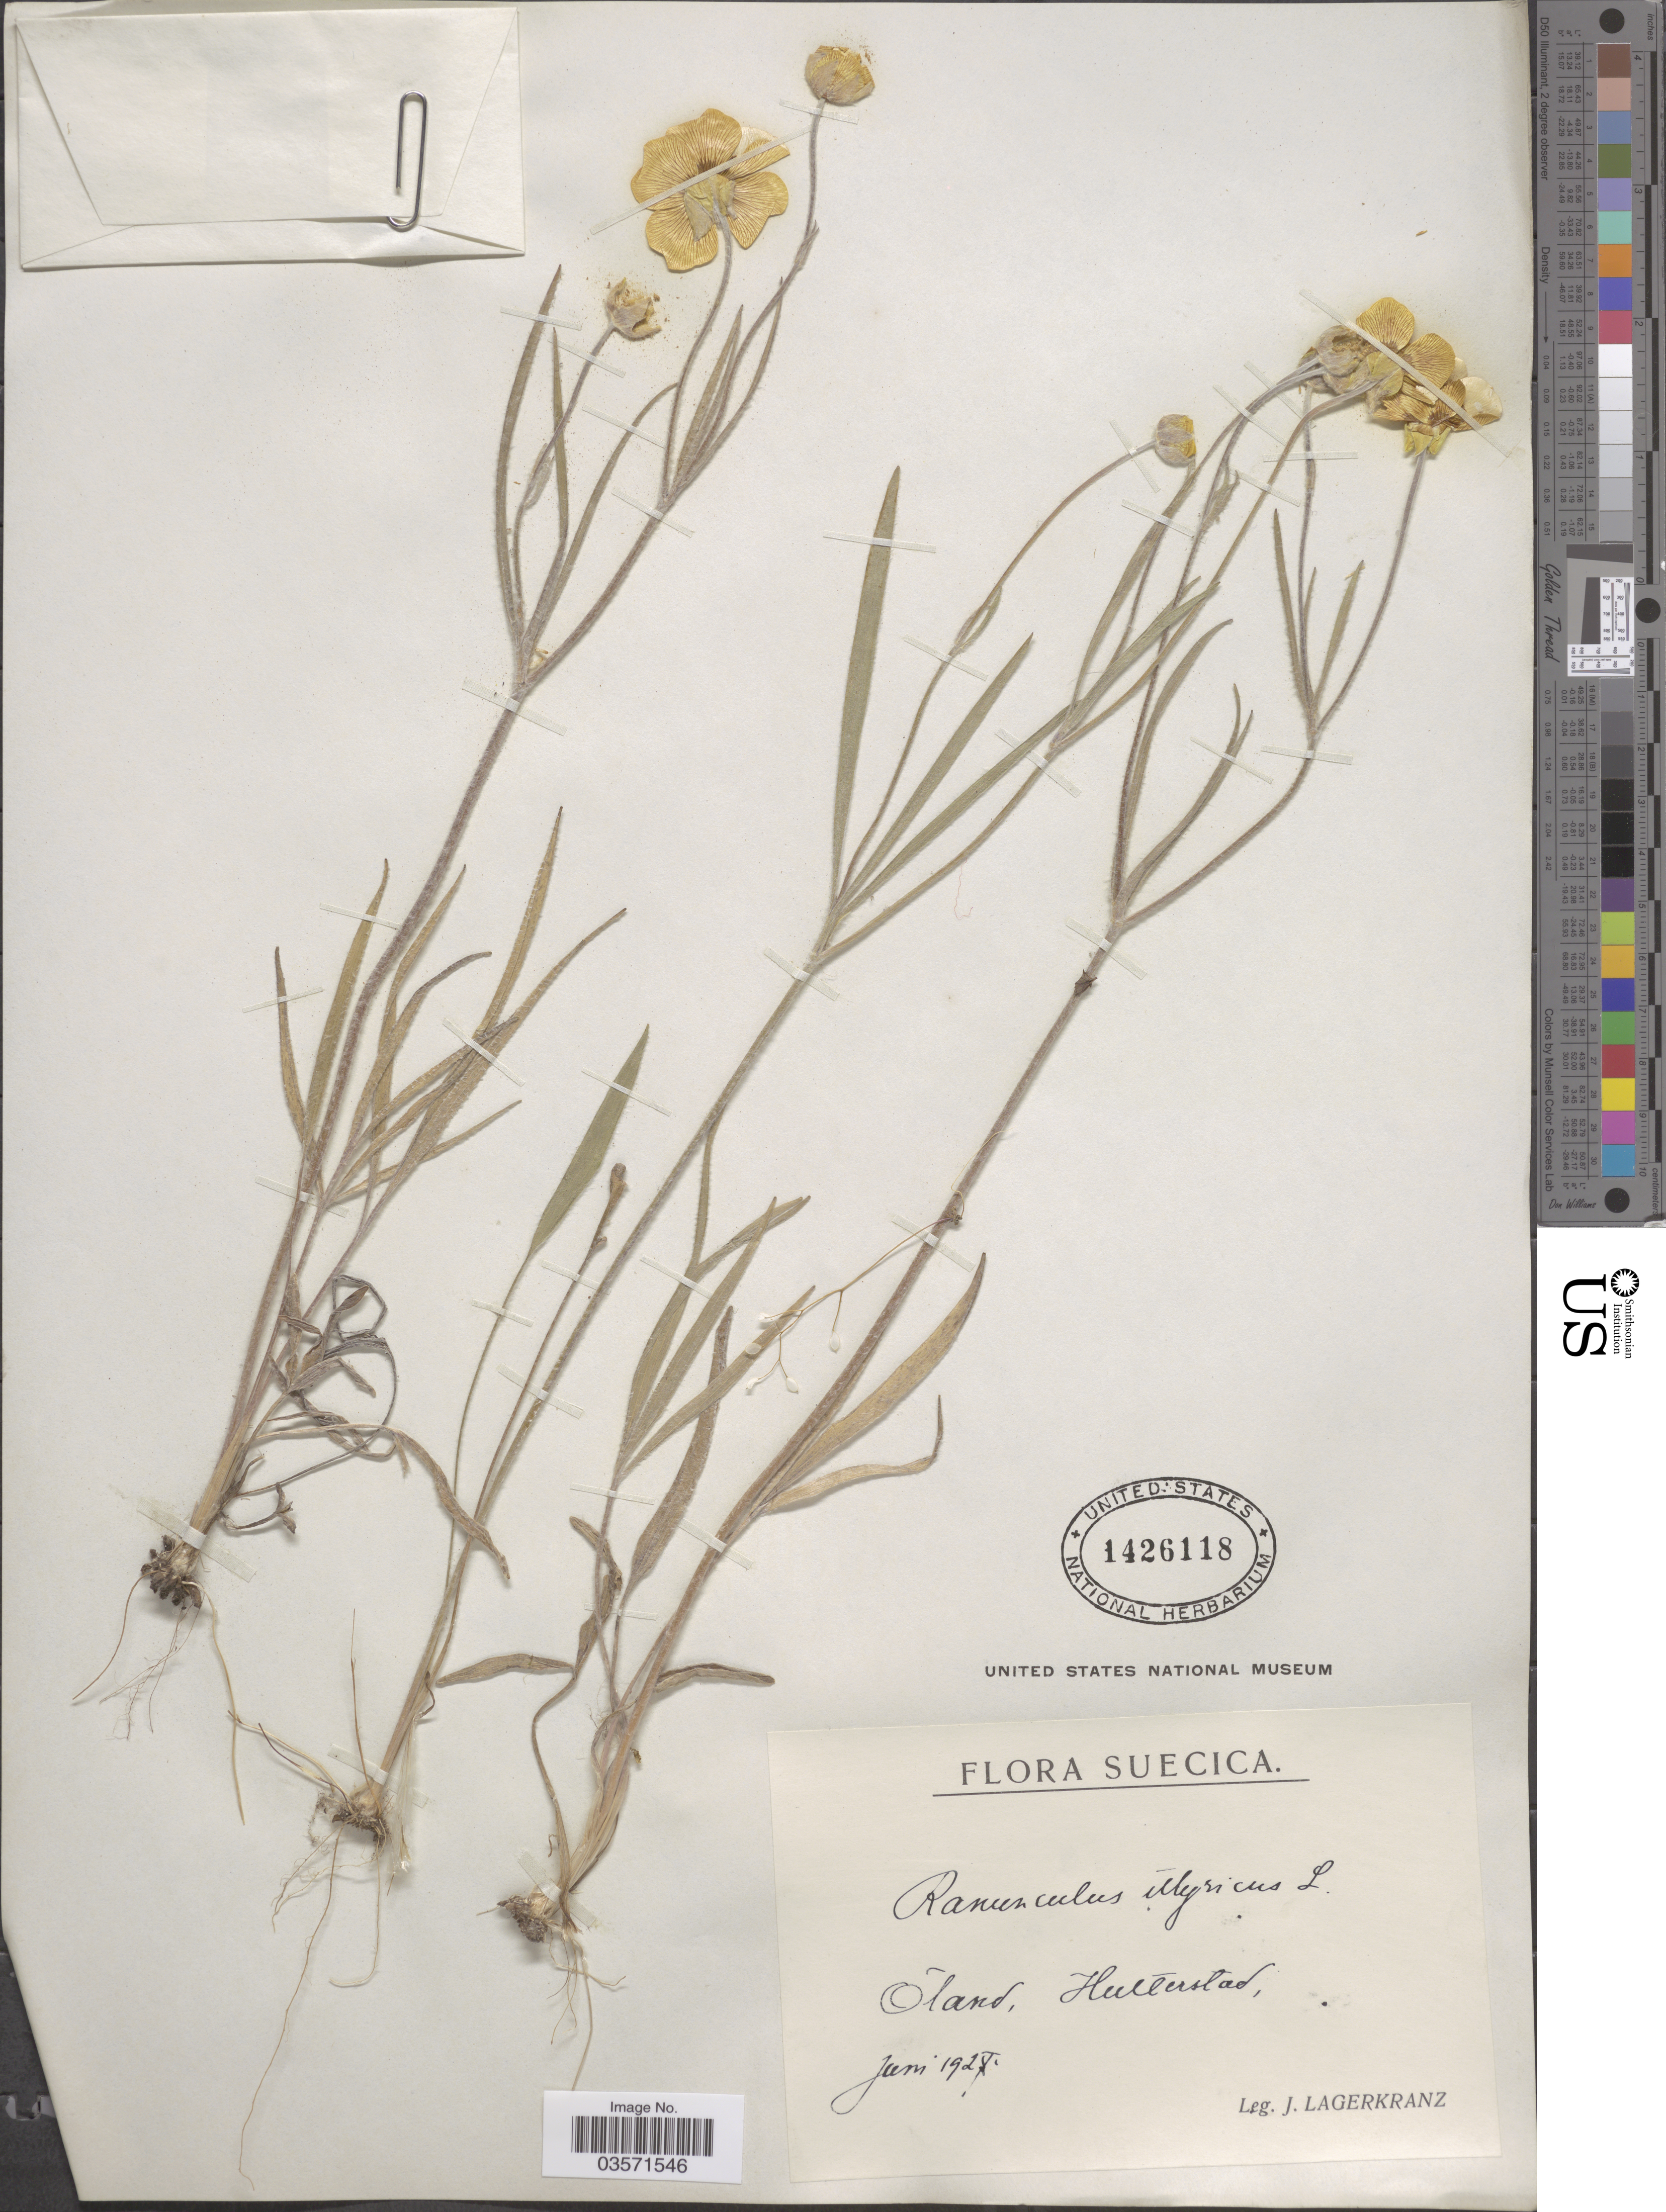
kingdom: Plantae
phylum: Tracheophyta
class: Magnoliopsida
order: Ranunculales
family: Ranunculaceae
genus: Ranunculus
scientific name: Ranunculus illyricus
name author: L.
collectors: J. Lagerkranz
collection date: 1927-06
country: Sweden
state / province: Kalmar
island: Oland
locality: Suecica. Oland, Hulterstad.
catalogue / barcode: US 1426118